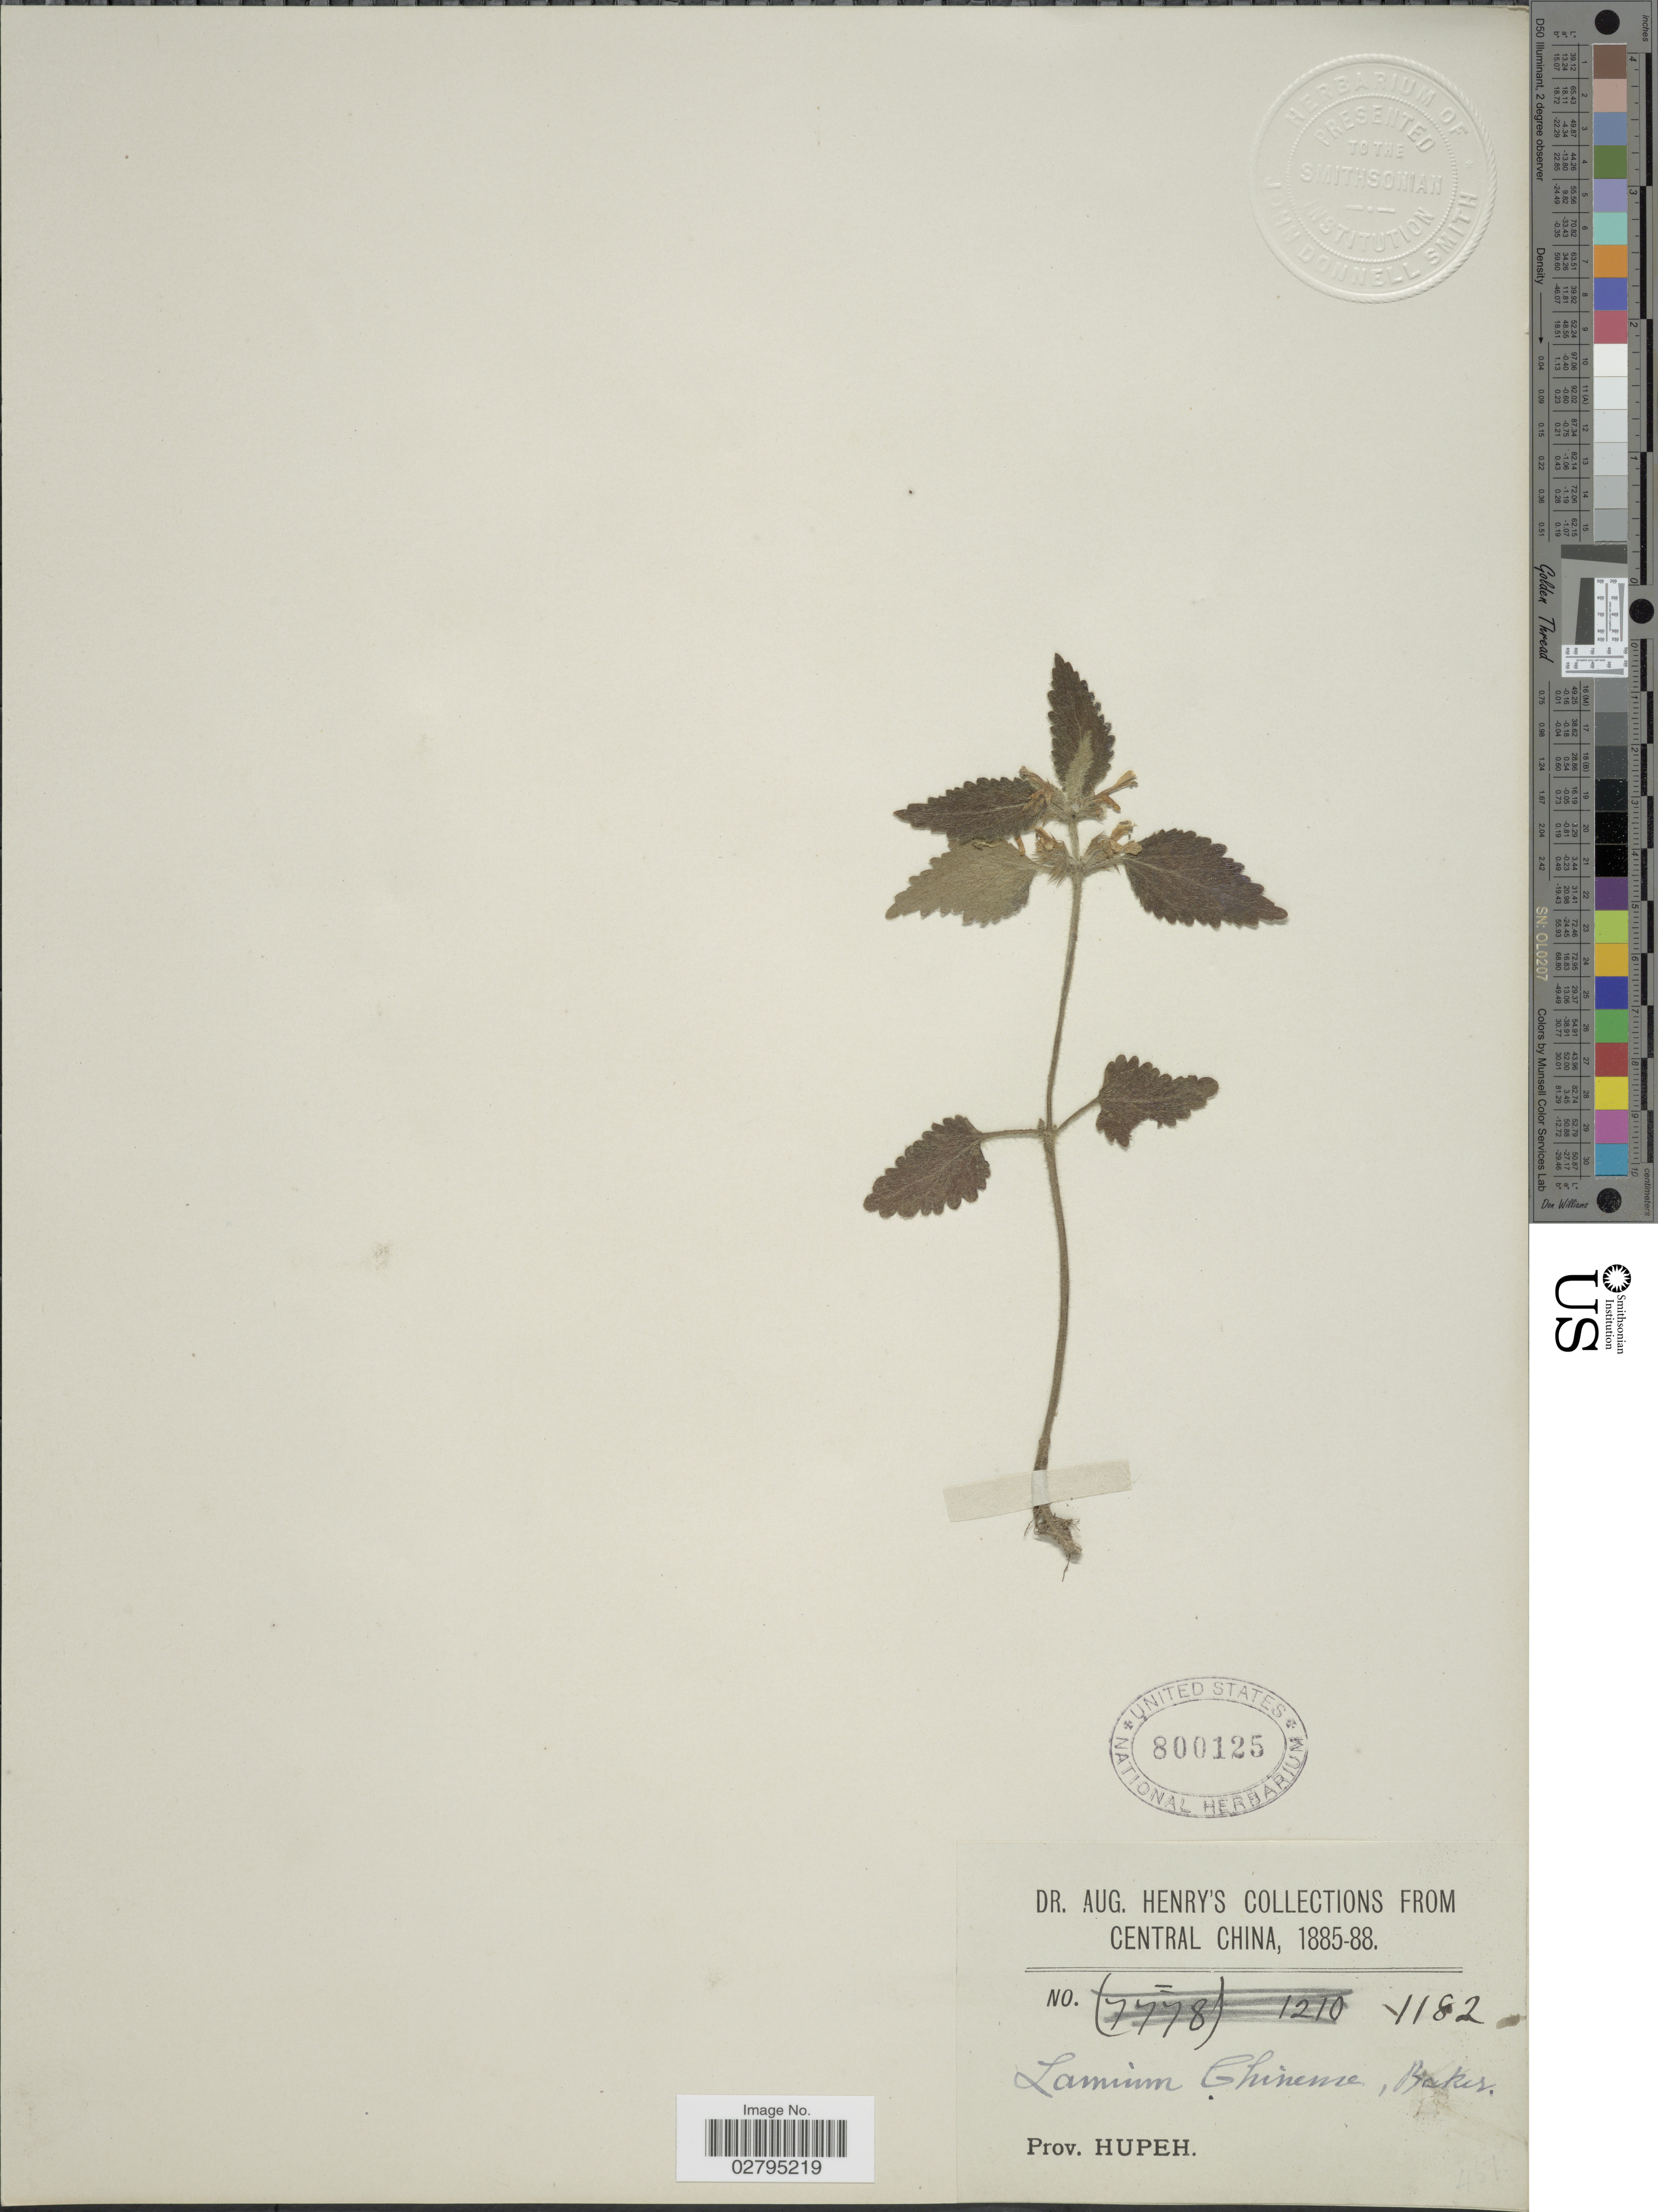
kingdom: Plantae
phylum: Tracheophyta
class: Magnoliopsida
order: Lamiales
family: Lamiaceae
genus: Matsumurella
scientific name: Matsumurella tuberifera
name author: (Makino) Makino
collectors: A. Henry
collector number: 1182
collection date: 1885/1888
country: China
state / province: Hubei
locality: Central China, Prov. Hupeh.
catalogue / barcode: US 800125